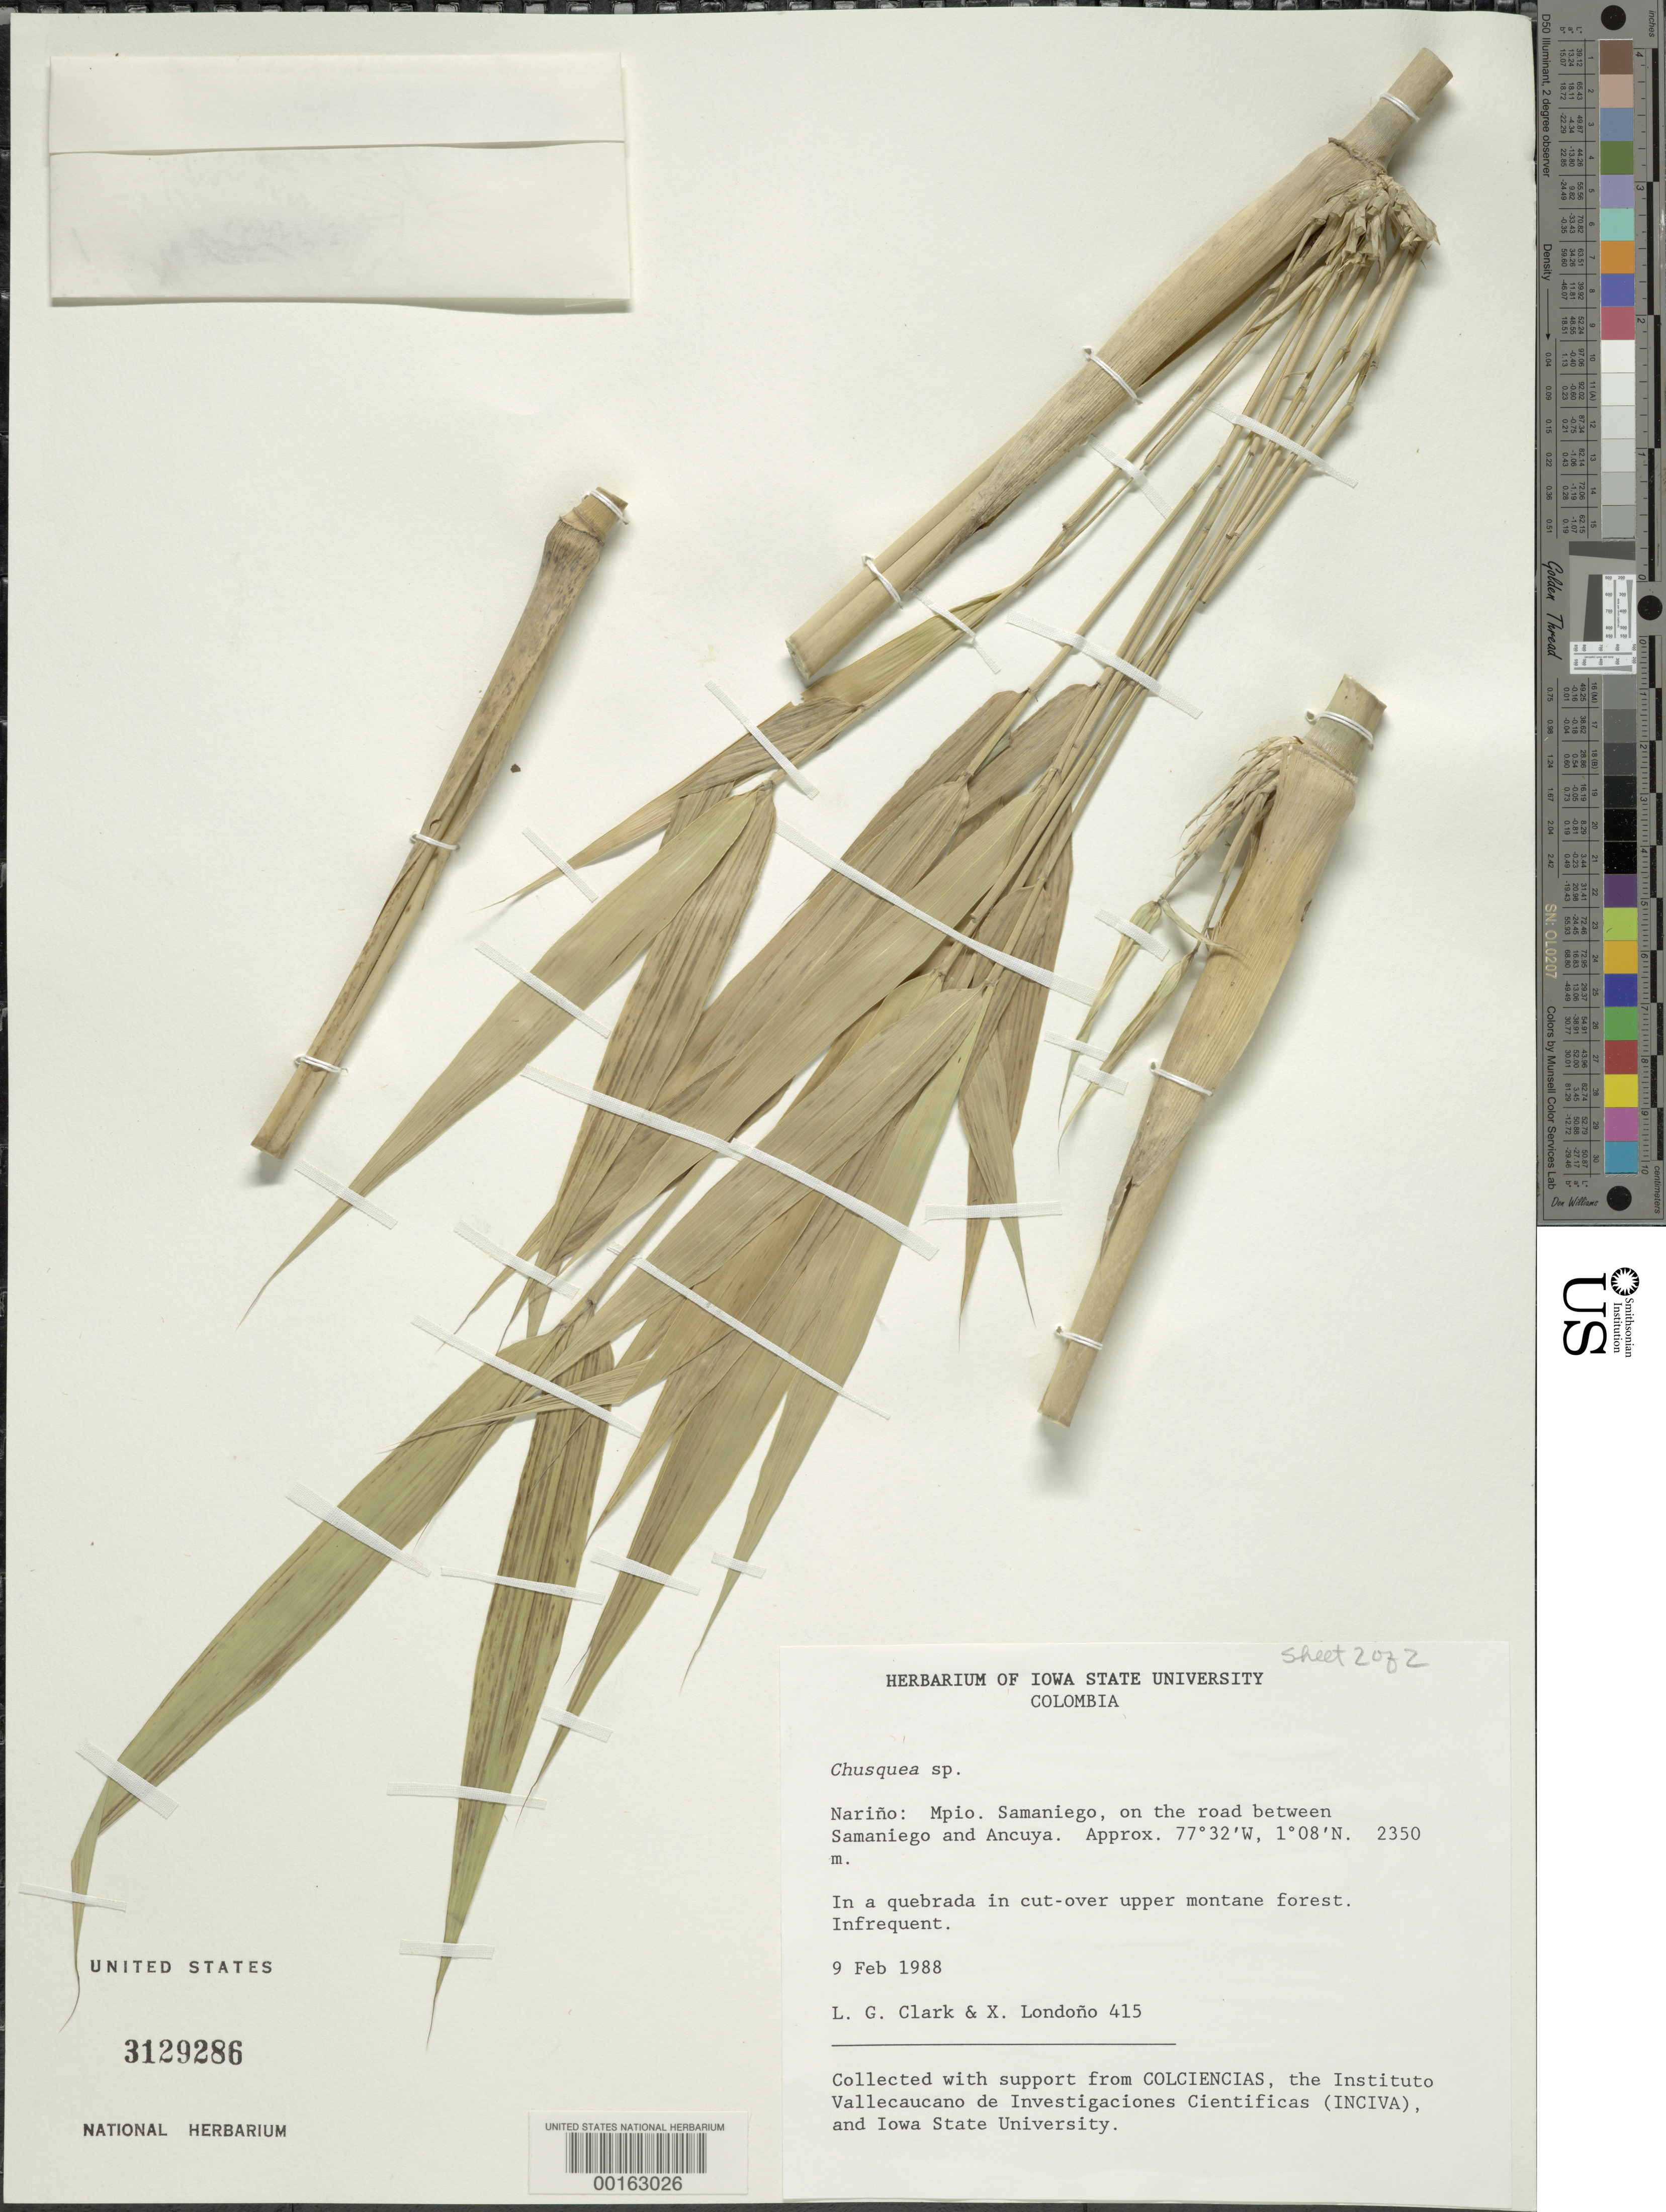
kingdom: Plantae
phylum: Tracheophyta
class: Liliopsida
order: Poales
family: Poaceae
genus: Chusquea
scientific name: Chusquea sp.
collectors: L. G. Clark & X. Londoño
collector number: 415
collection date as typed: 09 Feb 1988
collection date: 1988-02-09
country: Colombia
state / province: Nariño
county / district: Samaniego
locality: Mun. Samaniego, on the road between Samaniego and Ancuya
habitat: Cut-over upper montane forest, in a quebrada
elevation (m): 2350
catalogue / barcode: US 3129286